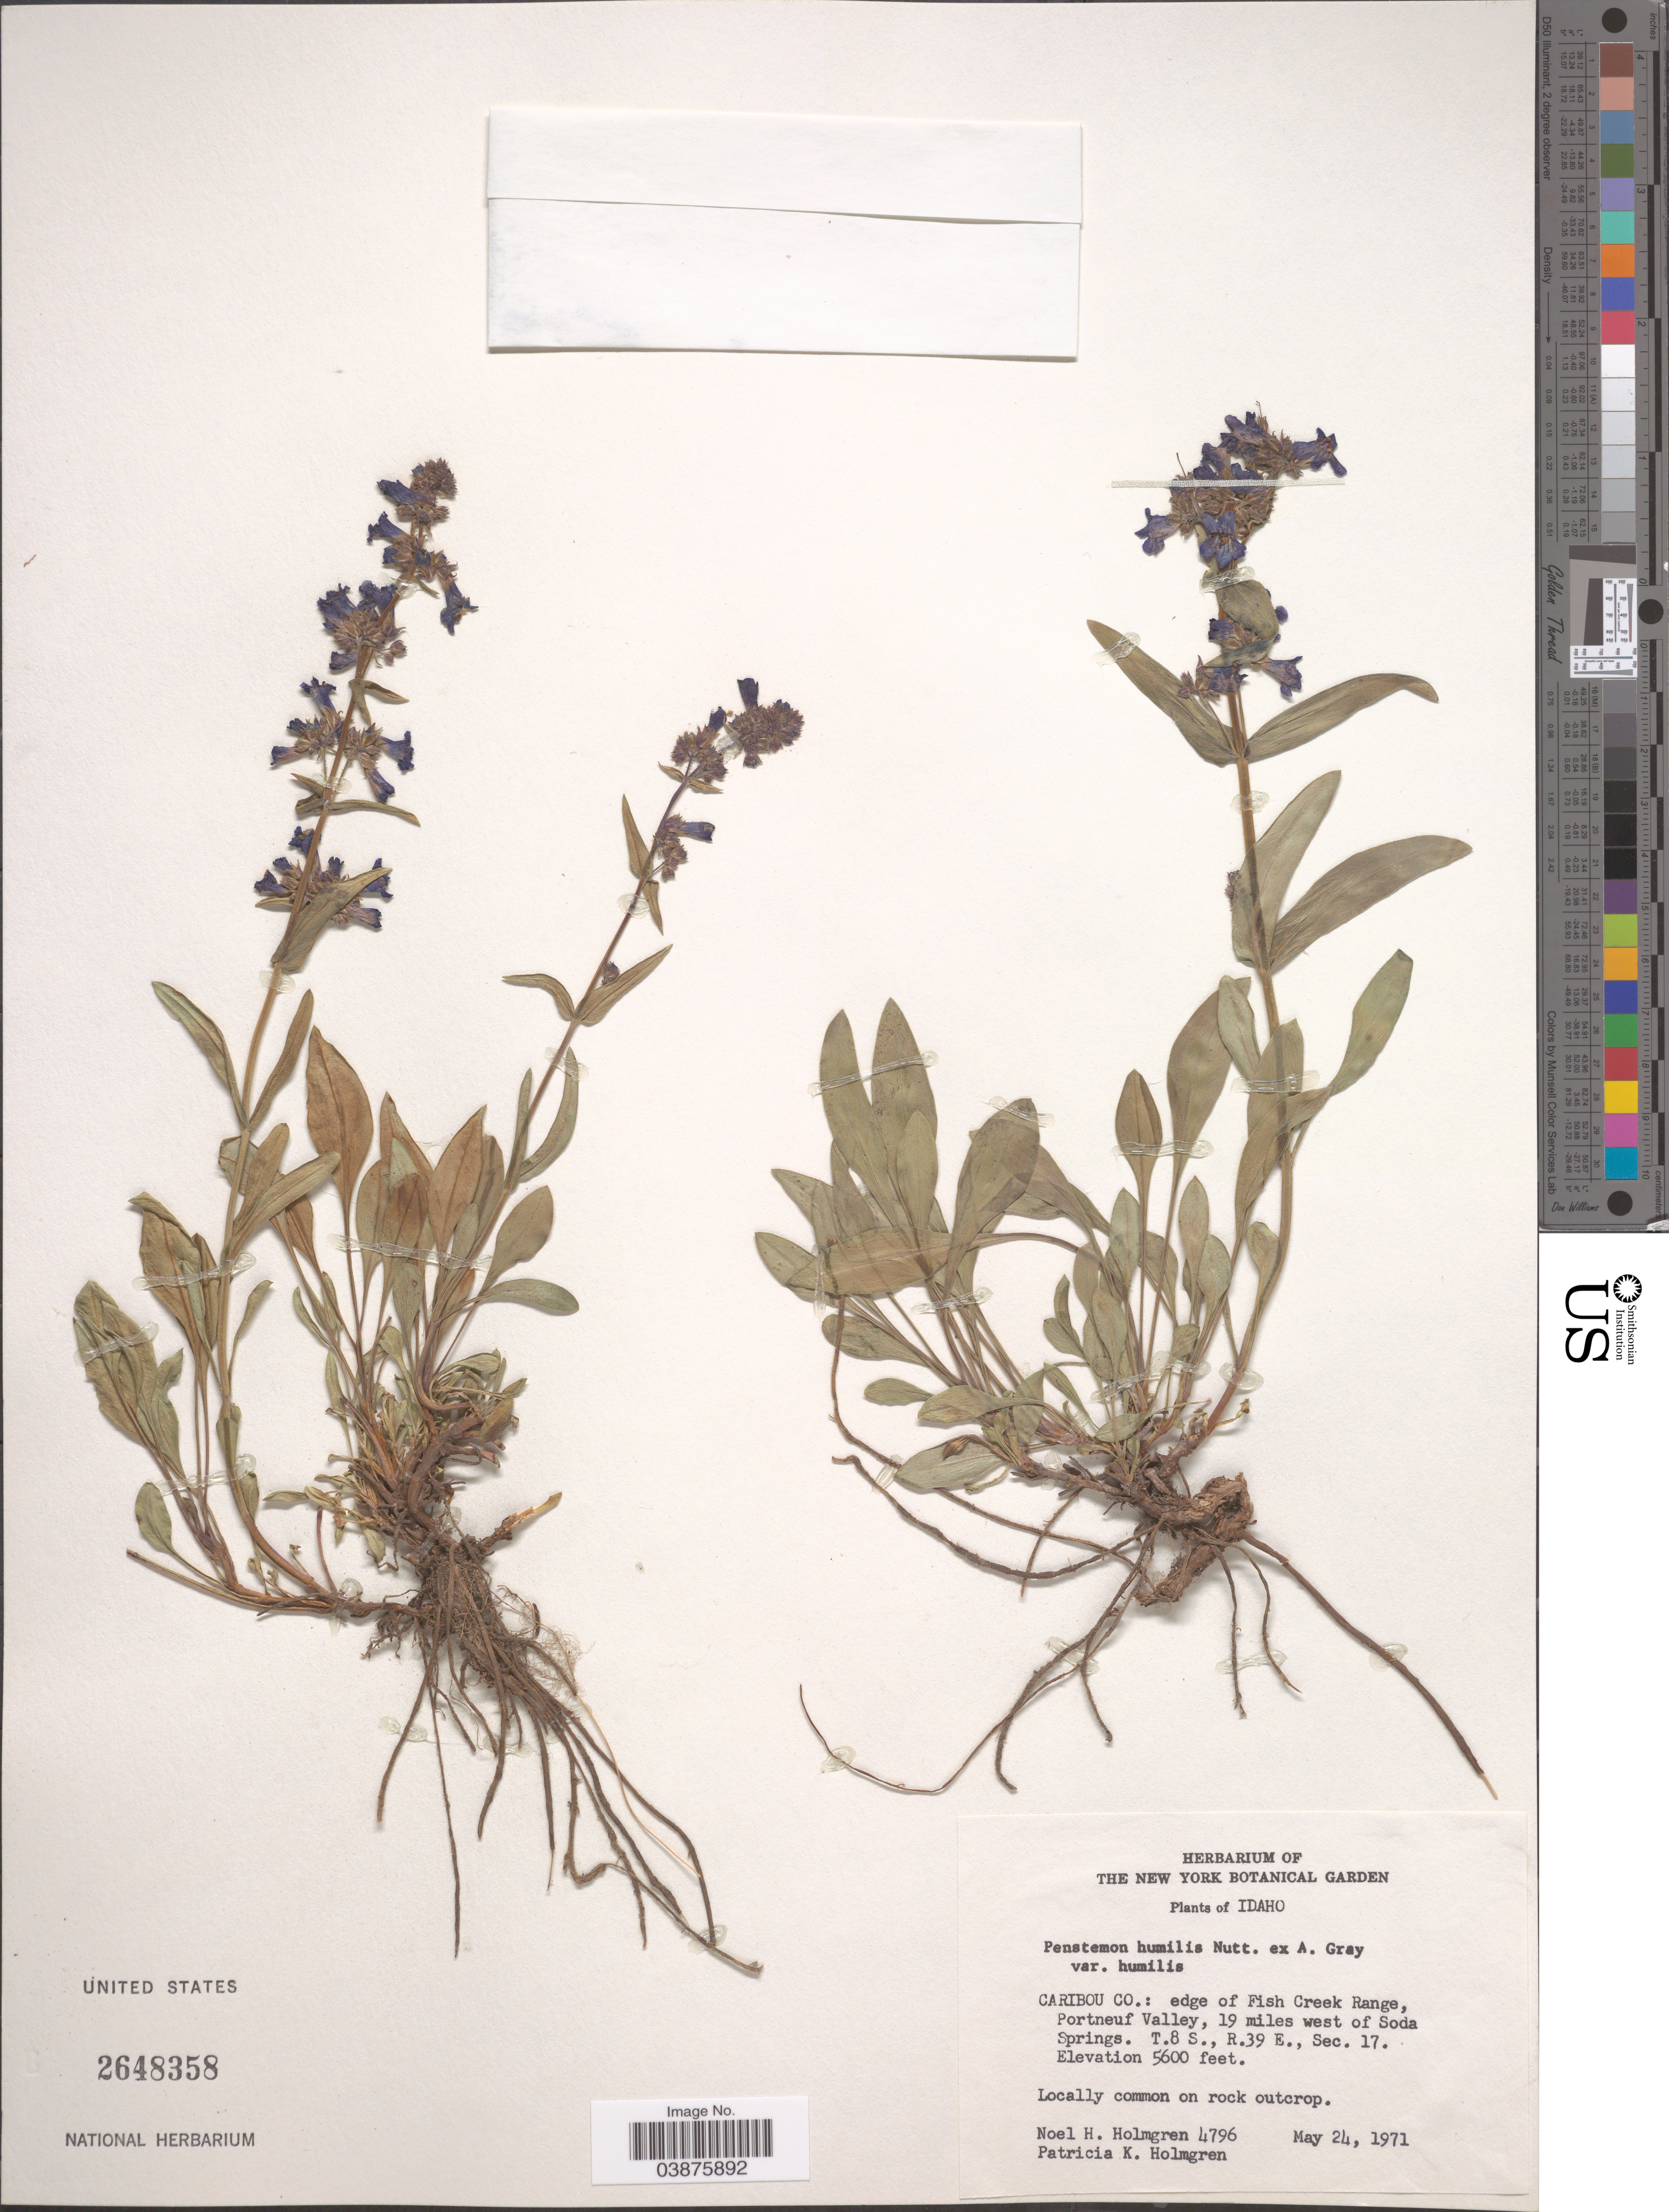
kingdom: Plantae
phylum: Tracheophyta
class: Magnoliopsida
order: Lamiales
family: Plantaginaceae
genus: Penstemon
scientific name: Penstemon humilis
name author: Nutt. ex A. Gray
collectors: N. H. Holmgren & P. K. Holmgren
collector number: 4796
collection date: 1971-05-24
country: United States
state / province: Idaho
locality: Caribou Co.: edge of Fish Creek Range, Portneuf Valley, 19 miles west of Soda Springs. T.8 S., R.39 E., Sec. 17.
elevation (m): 1707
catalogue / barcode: US 2648358